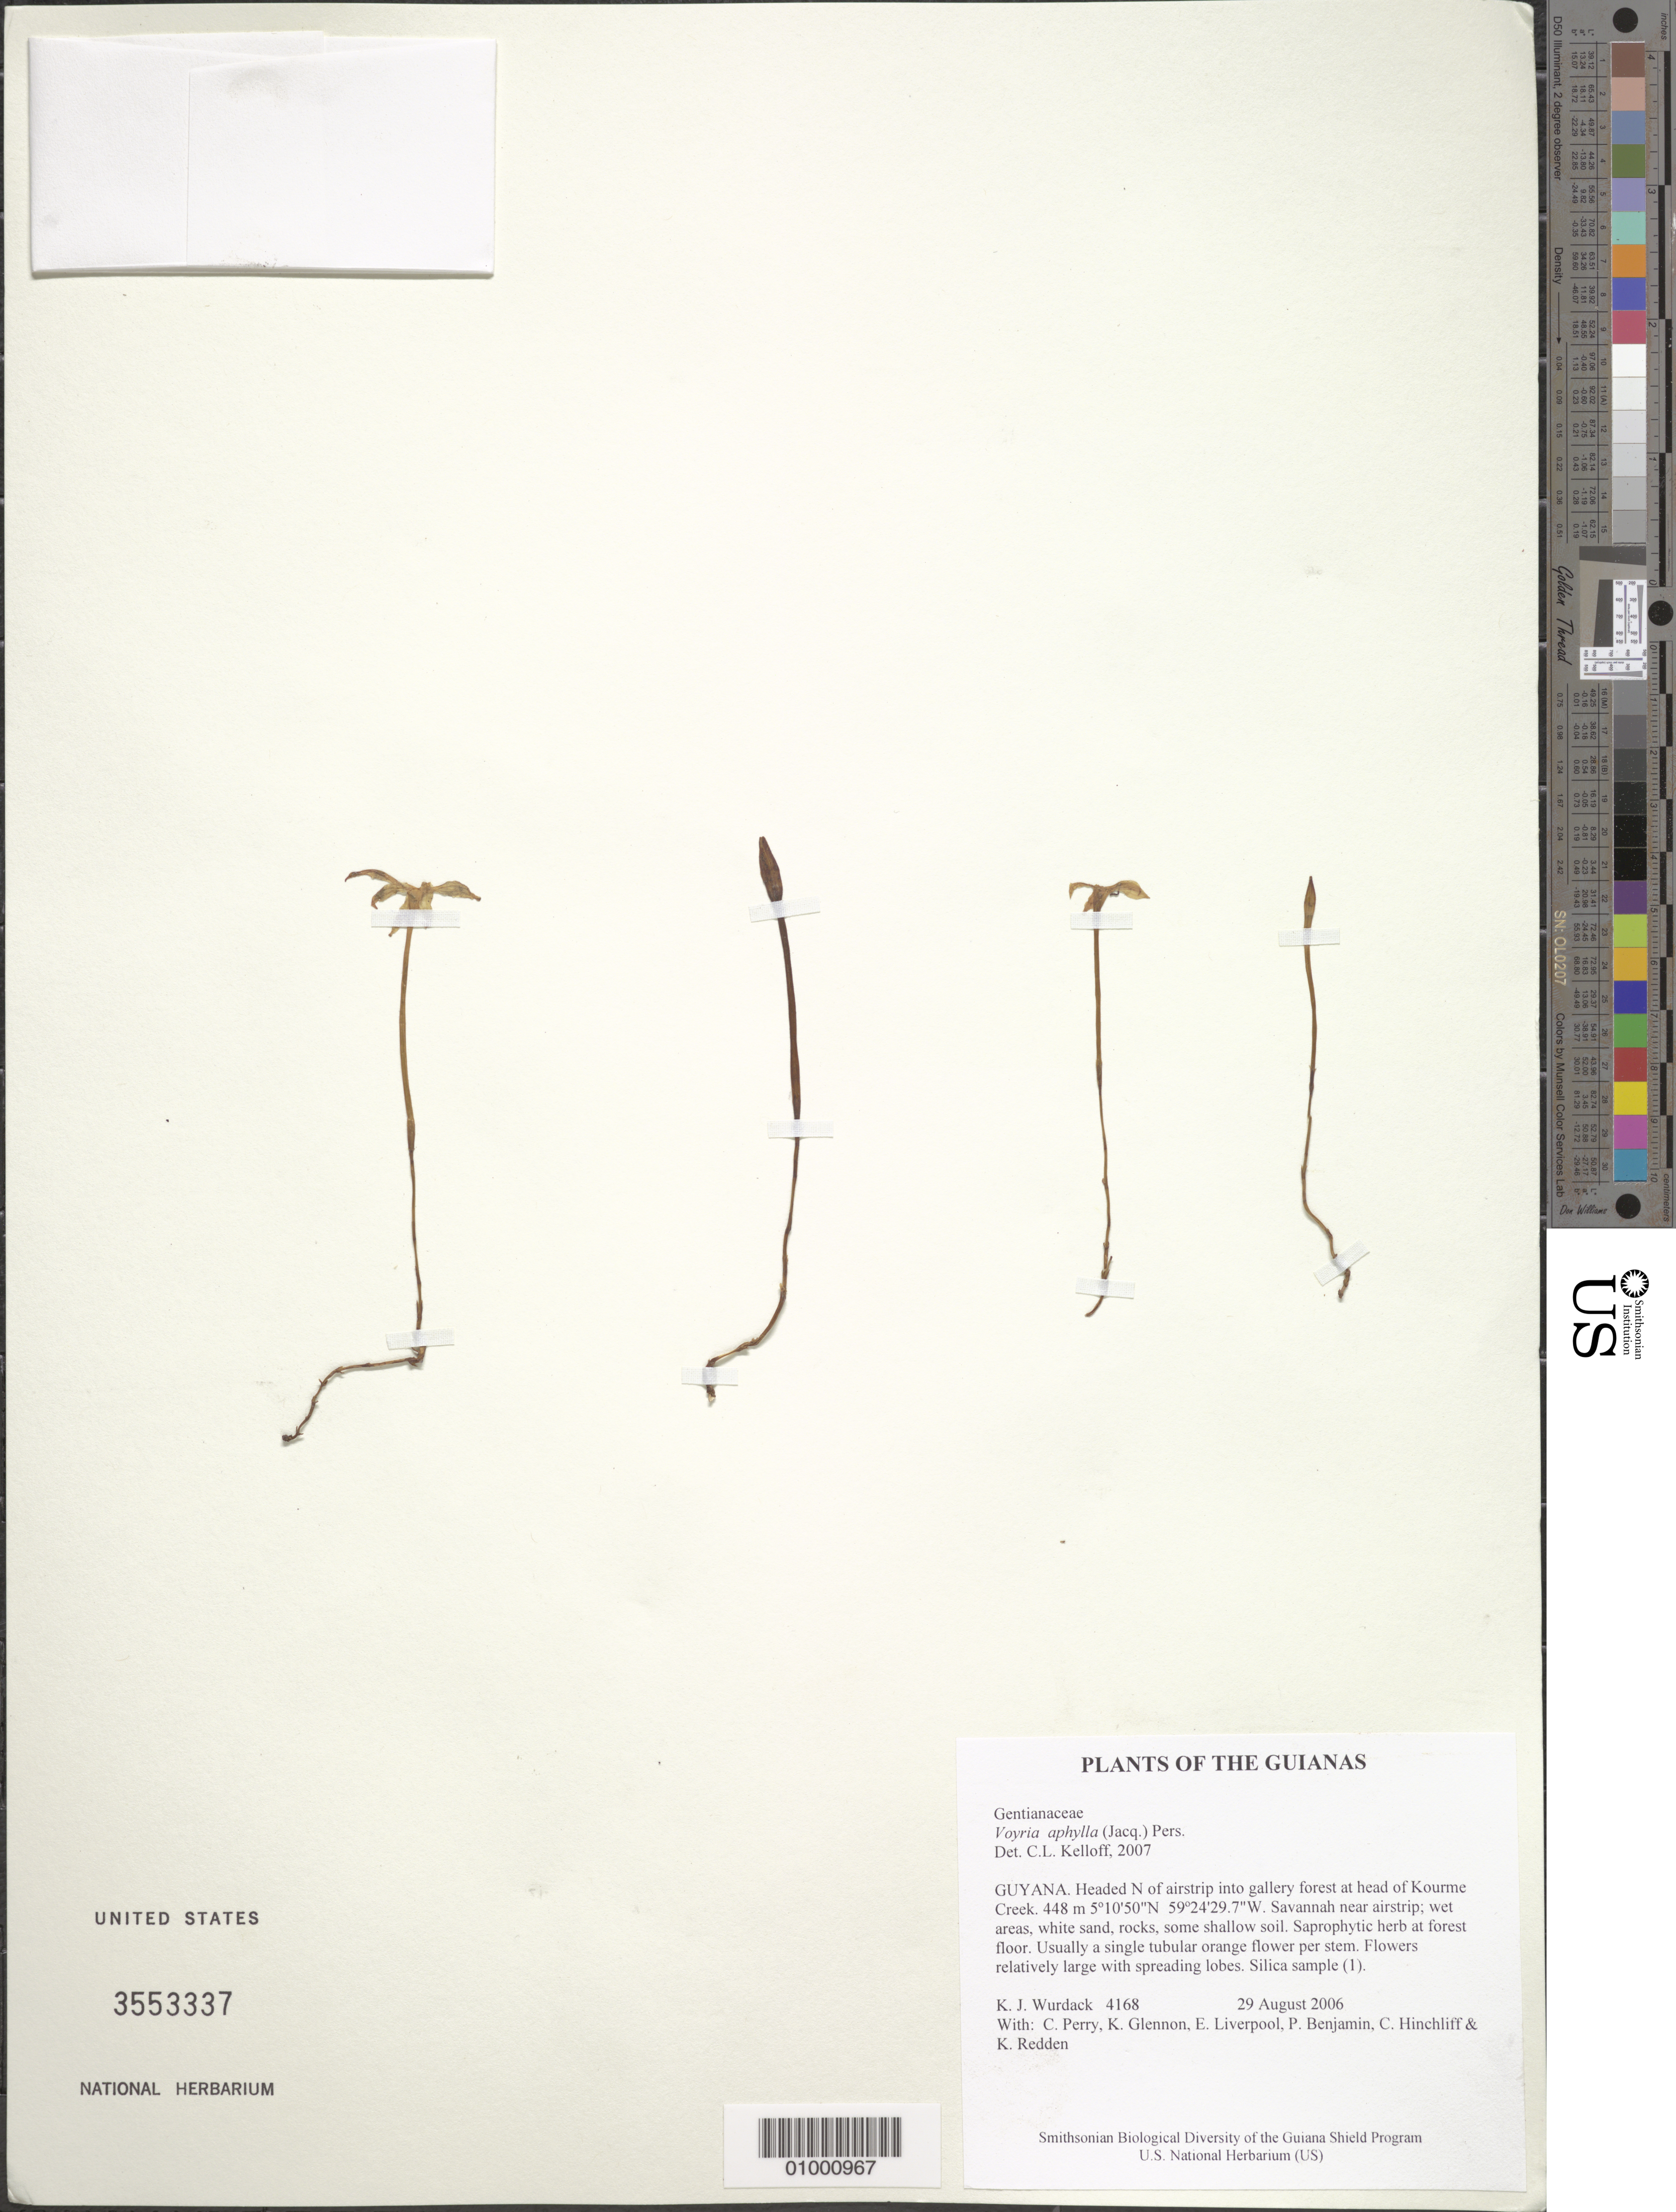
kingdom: Plantae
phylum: Tracheophyta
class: Magnoliopsida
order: Gentianales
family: Gentianaceae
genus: Voyria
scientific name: Voyria aphylla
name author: (Jacq.) Pers.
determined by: Kelloff, Carol L., (US), Smithsonian Institution - National Museum of Natural History (UNITED STATES)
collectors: K. Wurdack, C. Perry, K. Glennon, E. Liverpool, P. Benjamin, C. E. Hinchliff & K. M. Redden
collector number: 4168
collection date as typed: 29 August 2006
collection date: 2006-08-29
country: Guyana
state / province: Potaro-Siparuni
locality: Headed N of airstrip into gallery forest at head of Kourme Creek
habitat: Savanna near airstrip; wet areas, white sand, rocks, some shallow soil.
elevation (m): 448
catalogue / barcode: US 3553337